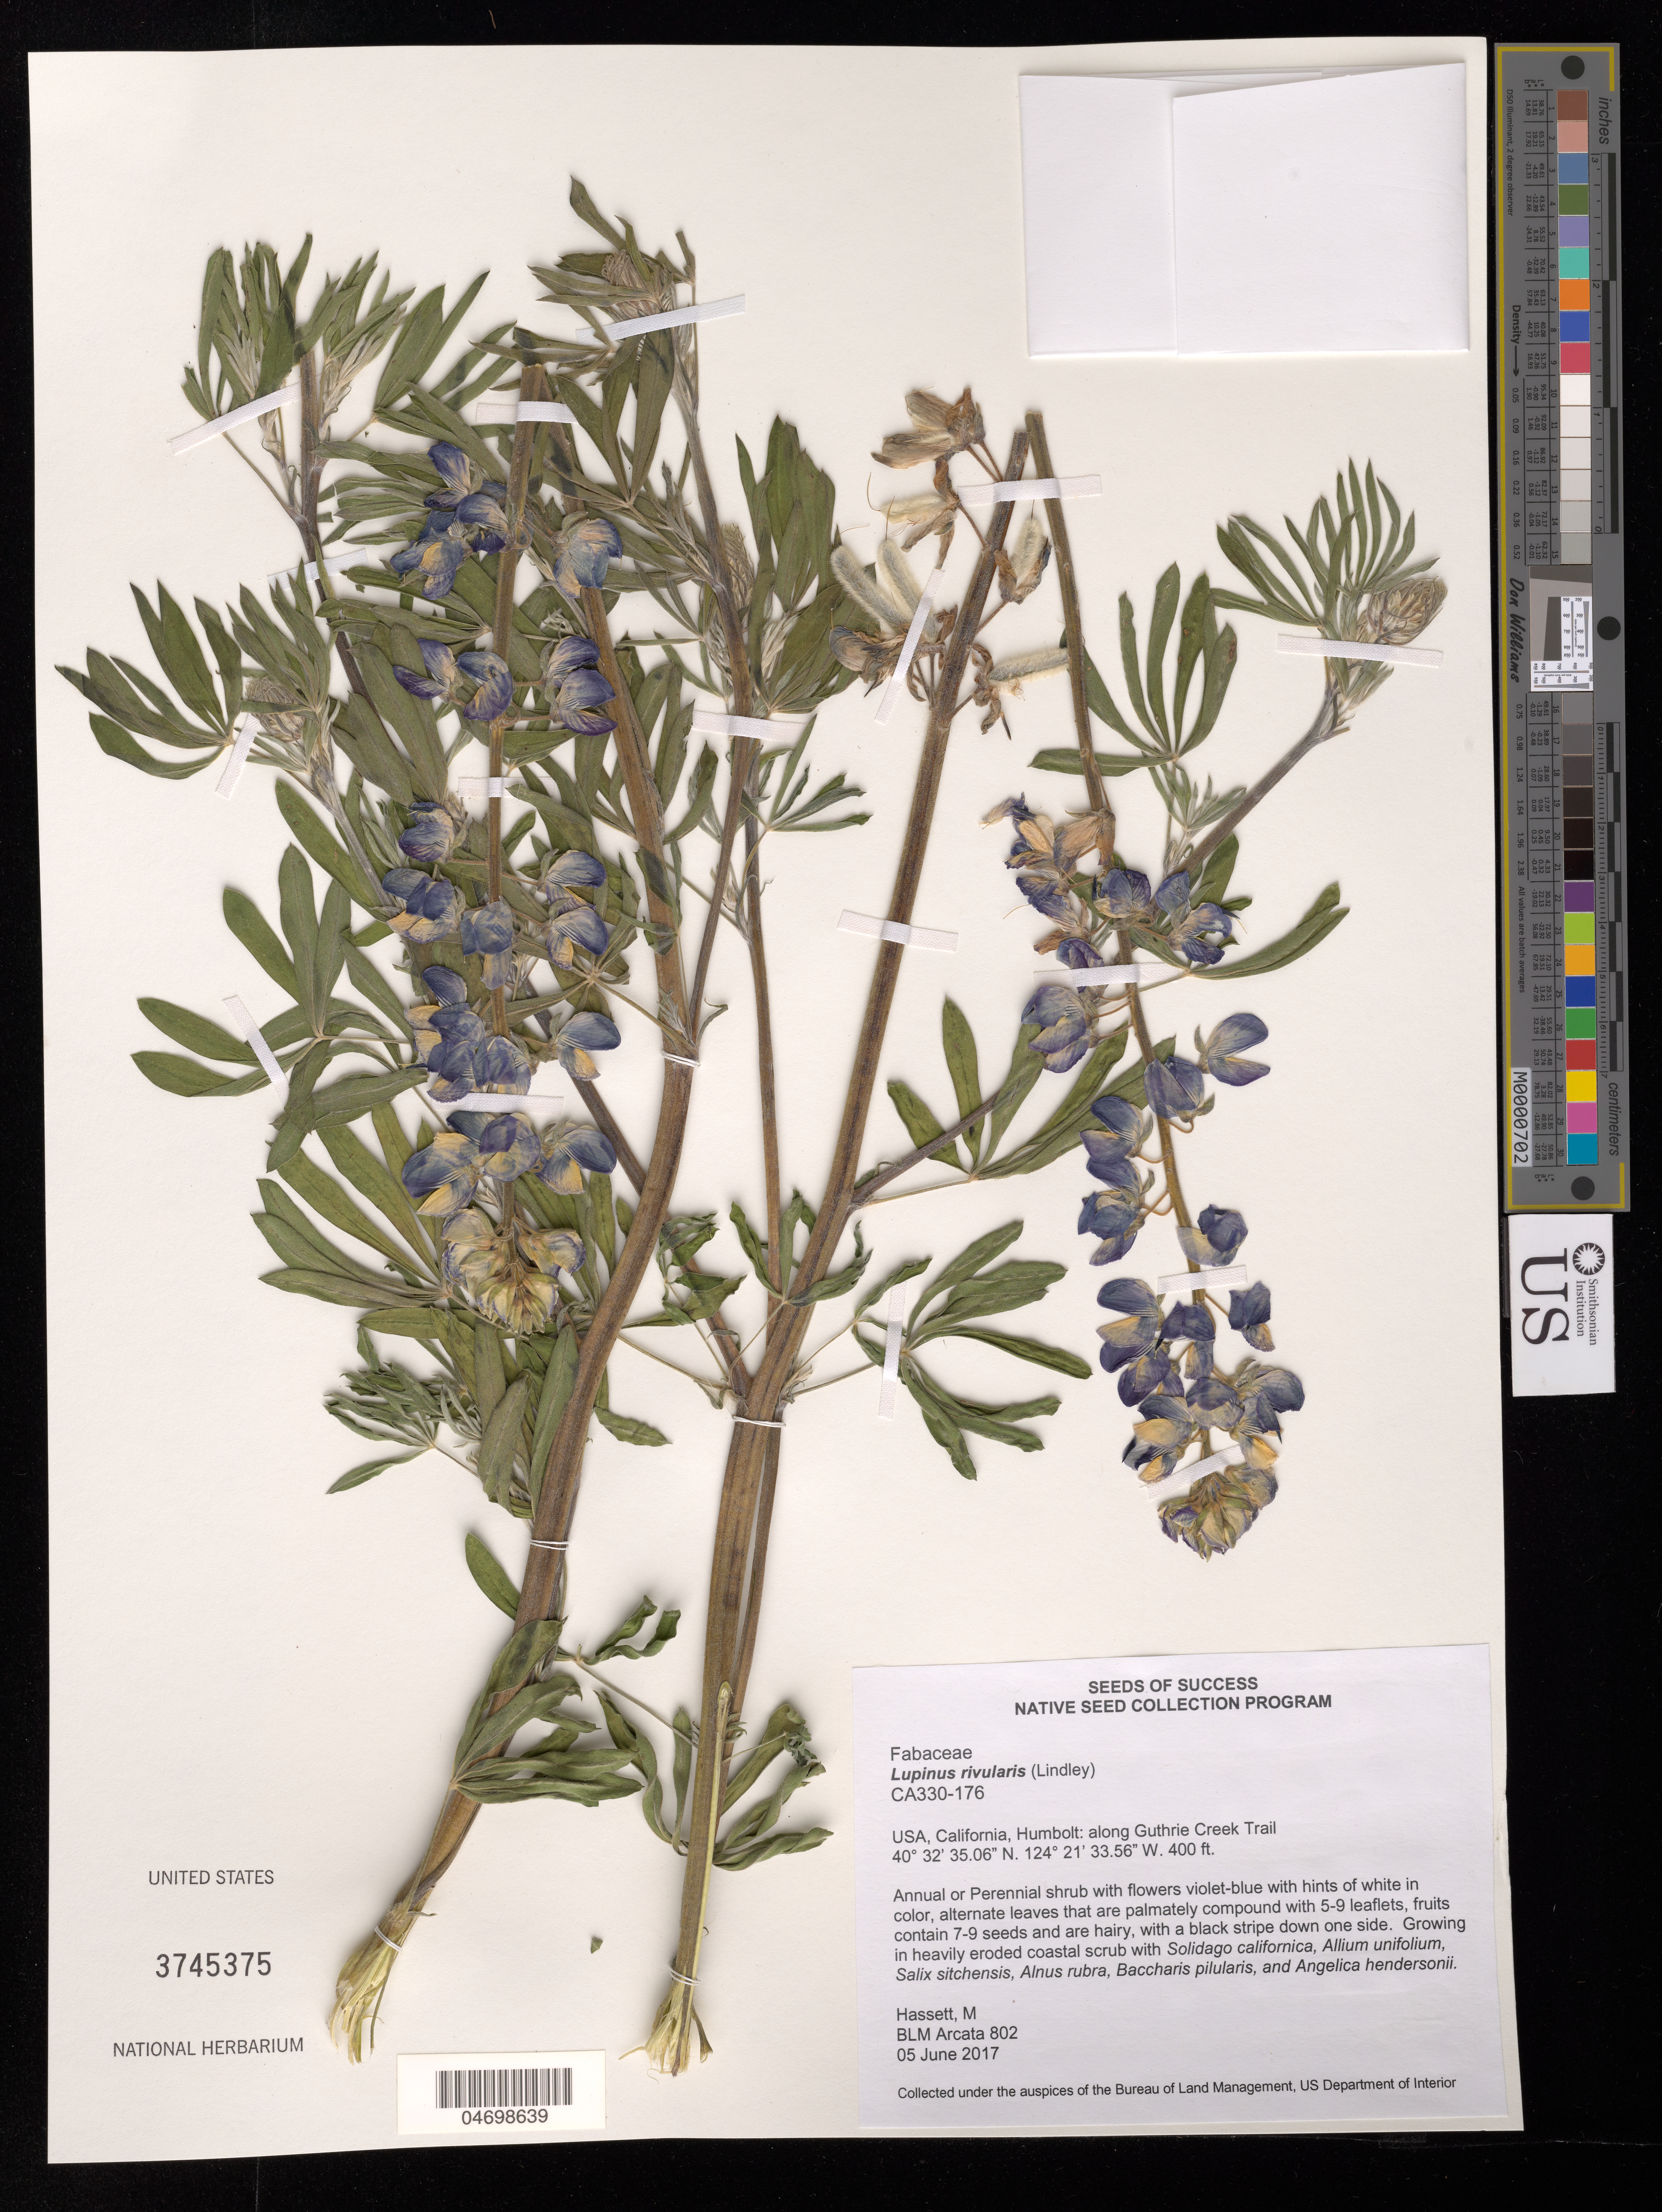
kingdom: Plantae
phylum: Tracheophyta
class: Magnoliopsida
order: Fabales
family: Fabaceae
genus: Lupinus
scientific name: Lupinus rivularis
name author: Lindl.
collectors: M. Hassett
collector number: CA330-176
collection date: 2017-06-05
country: United States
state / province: California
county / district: Humboldt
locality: Lost Coast Headlands, Guthrie Creek Trail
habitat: South facing xeric slpoe. Coastal scrub with Solidago californica, Allium unifolium, Salix sitchensis, Alnus rubra, etc.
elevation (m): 122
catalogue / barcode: US 3745375